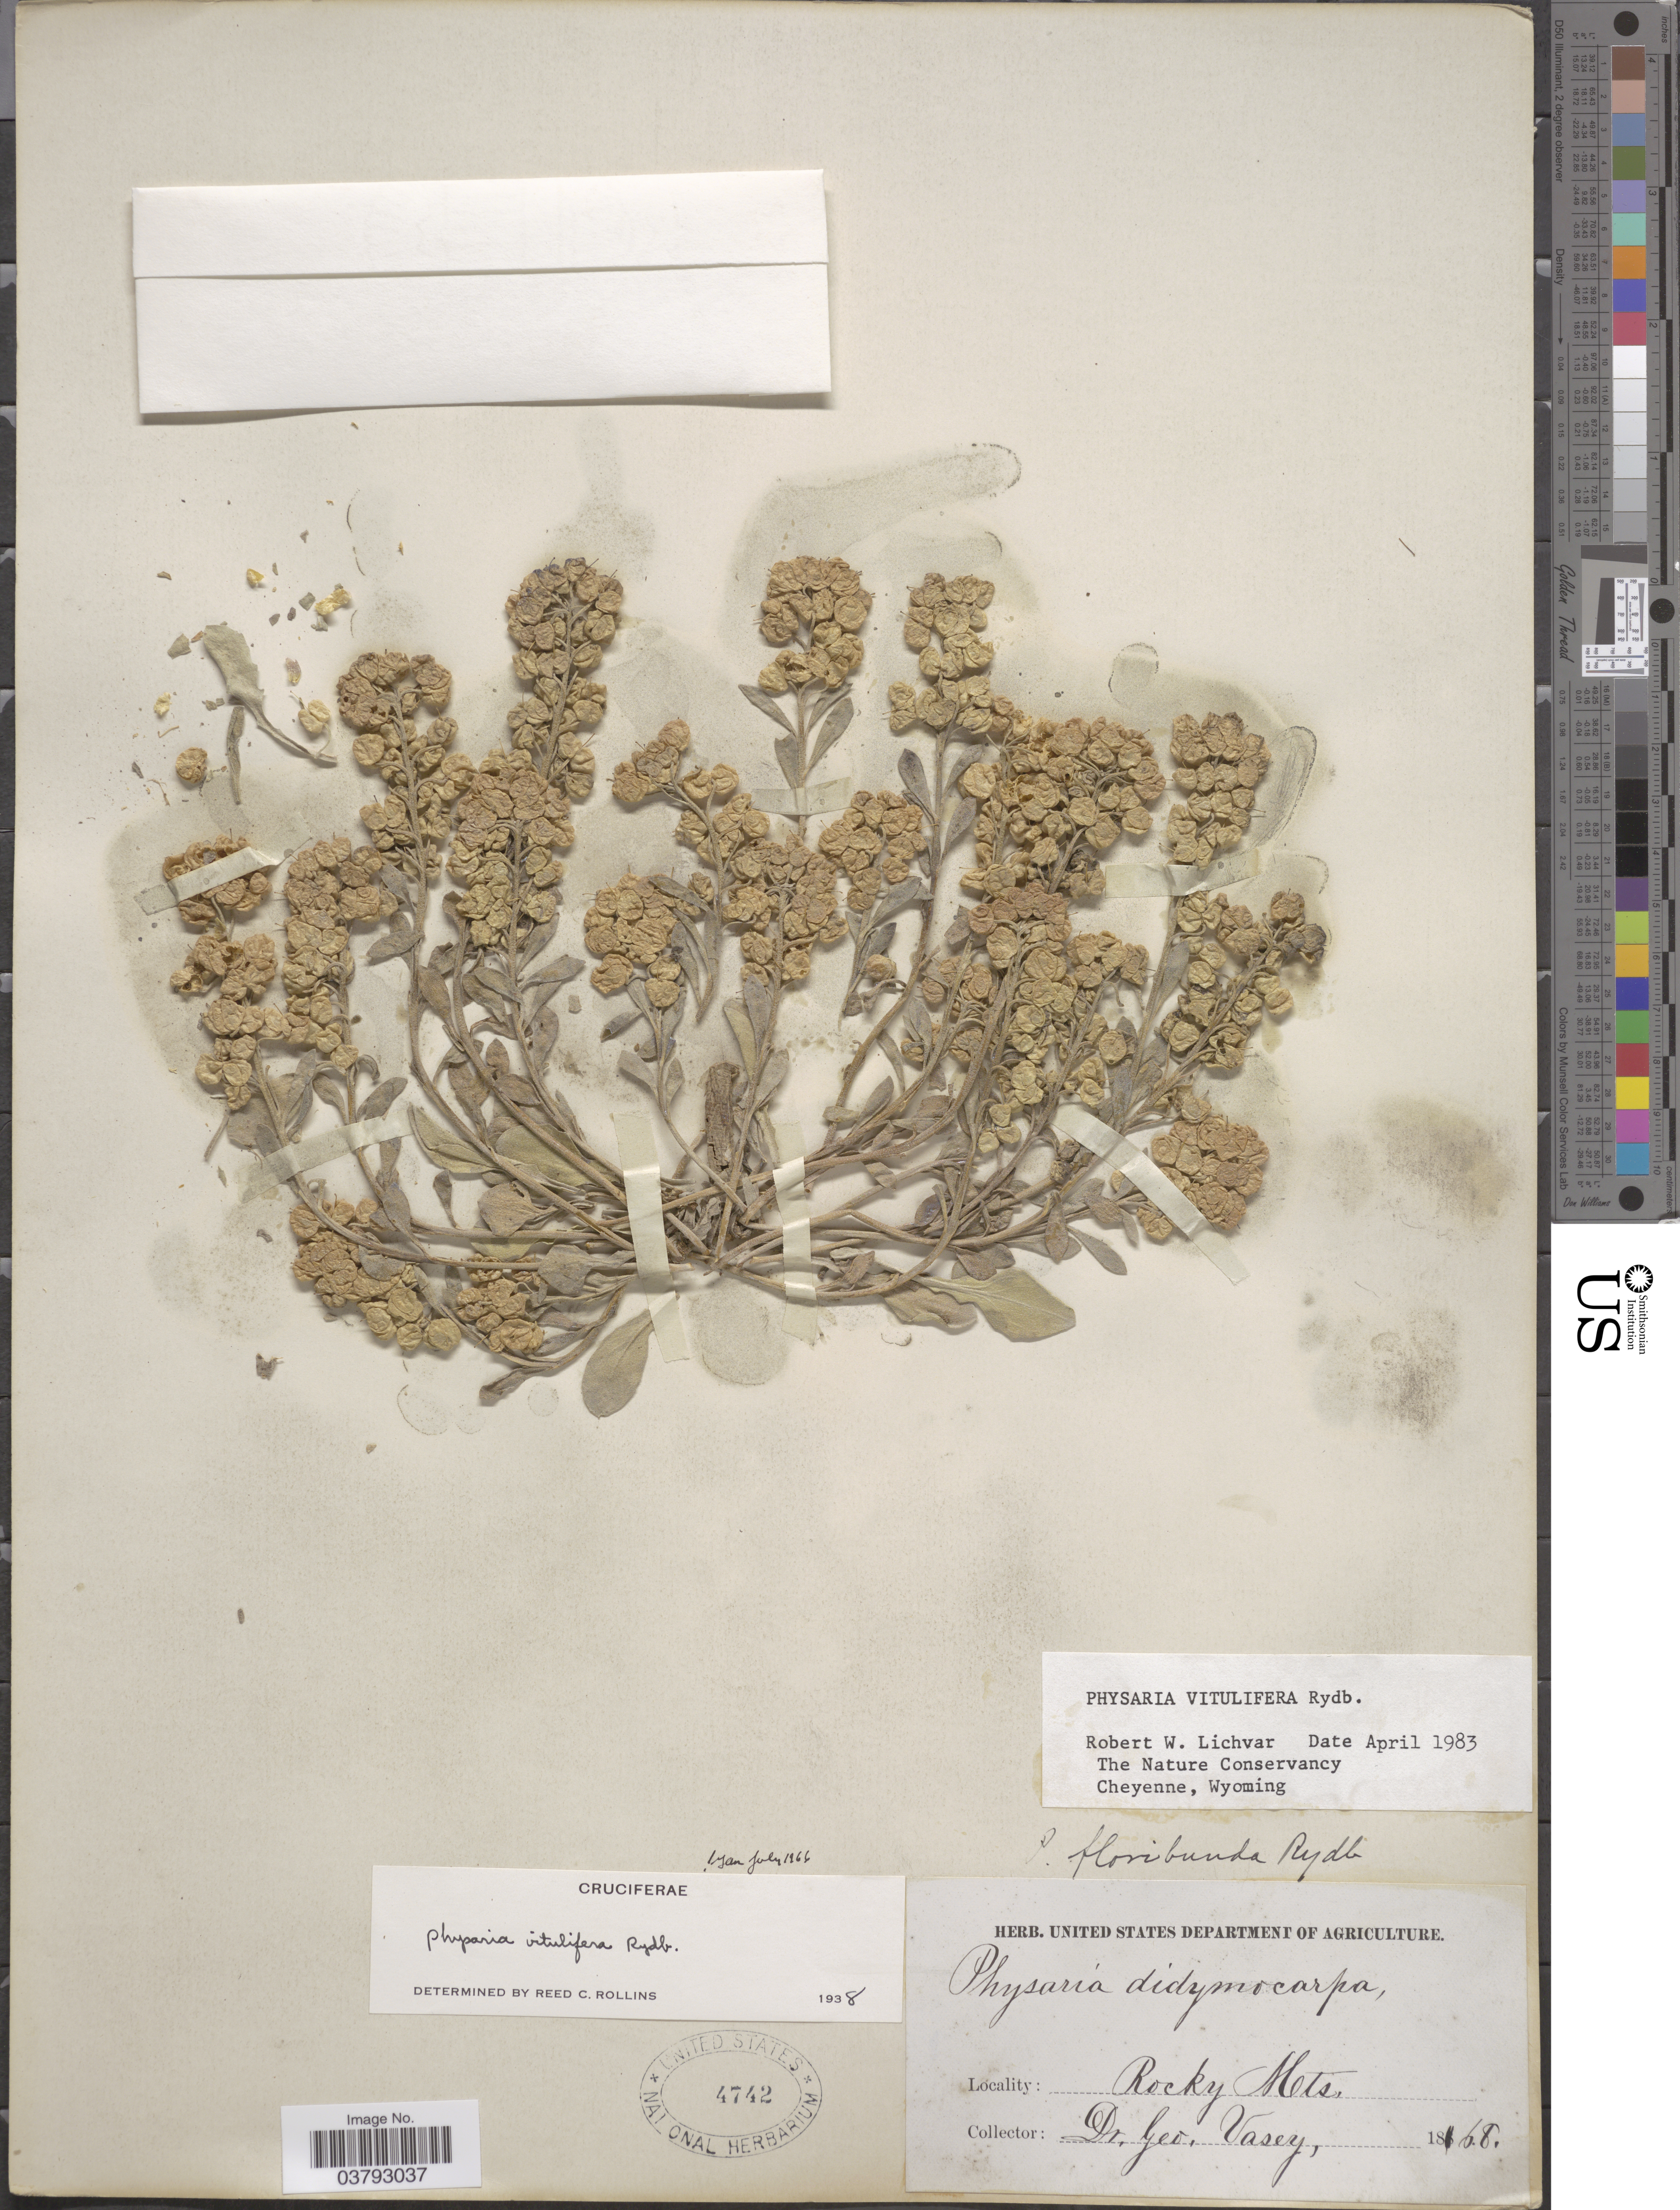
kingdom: Plantae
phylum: Tracheophyta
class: Magnoliopsida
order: Brassicales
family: Brassicaceae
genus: Physaria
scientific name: Physaria vitulifera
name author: Rydb.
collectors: G. R. Vasey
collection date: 1868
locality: Rocky Mts.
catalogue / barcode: US 4742